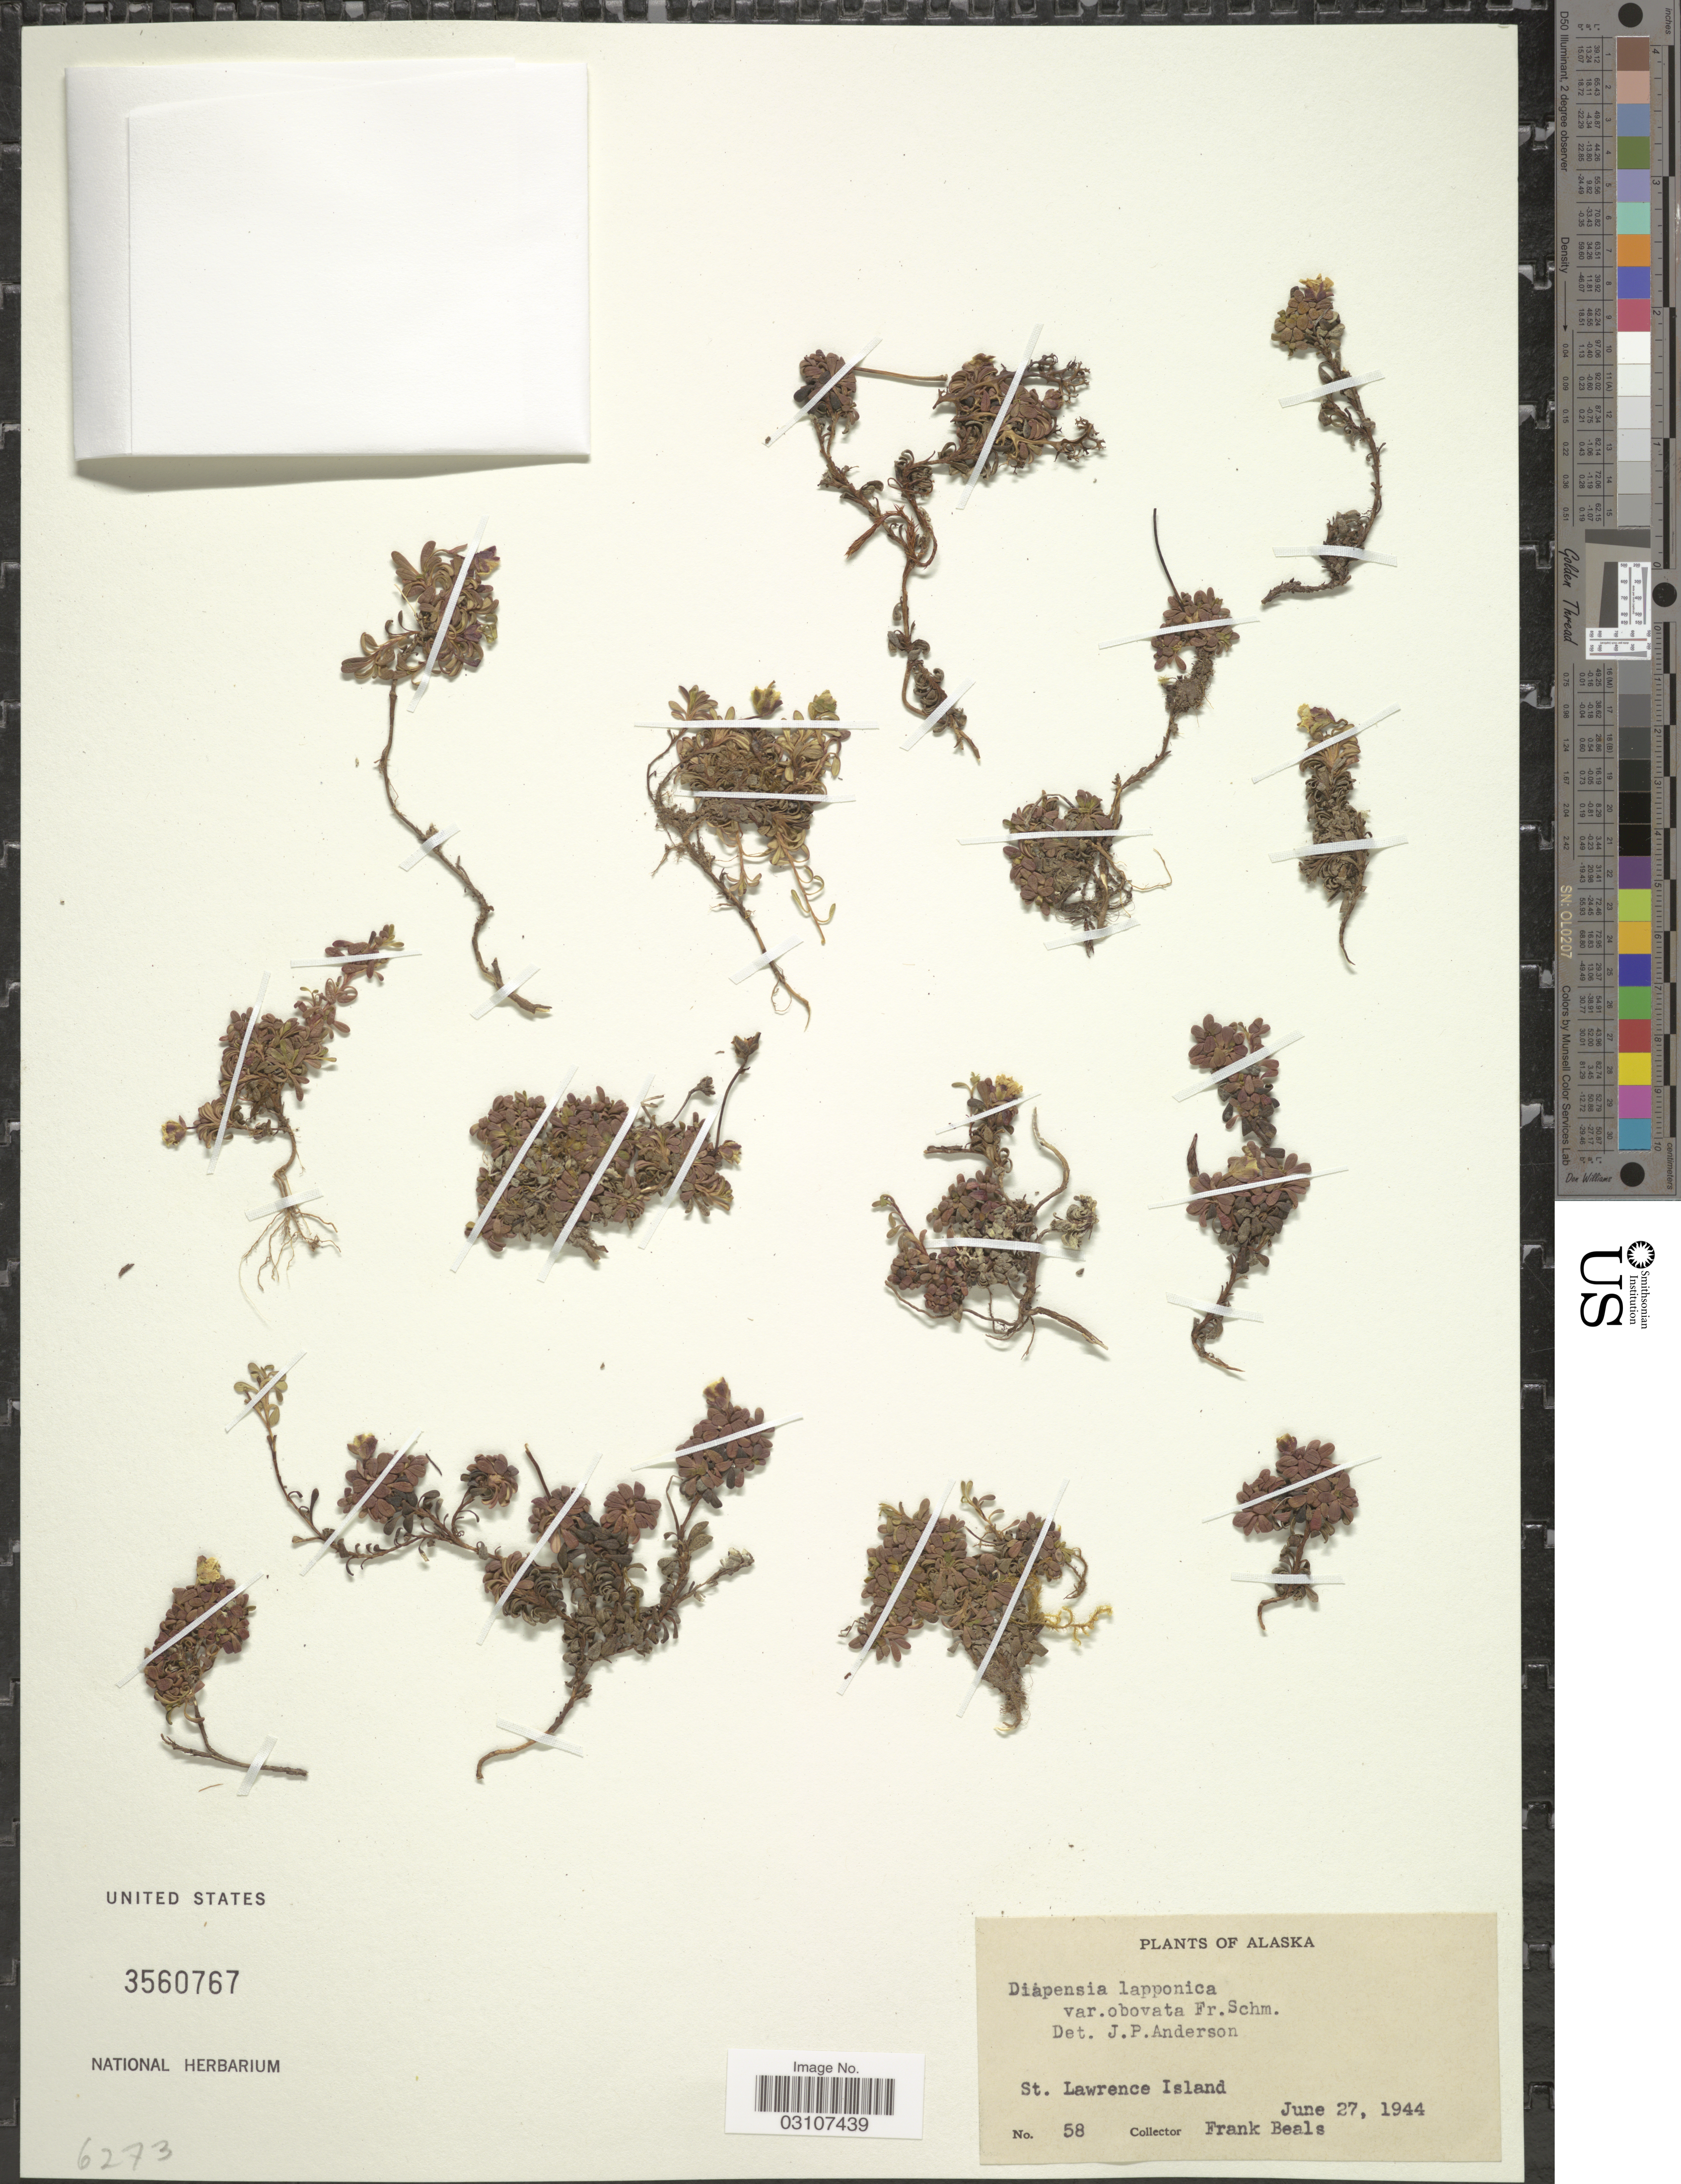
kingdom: Plantae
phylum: Tracheophyta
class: Magnoliopsida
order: Ericales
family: Diapensiaceae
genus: Diapensia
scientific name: Diapensia lapponica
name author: L.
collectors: F. Beals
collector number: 58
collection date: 1944-06-27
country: United States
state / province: Alaska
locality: St. Lawrence Island.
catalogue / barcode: US 3560767